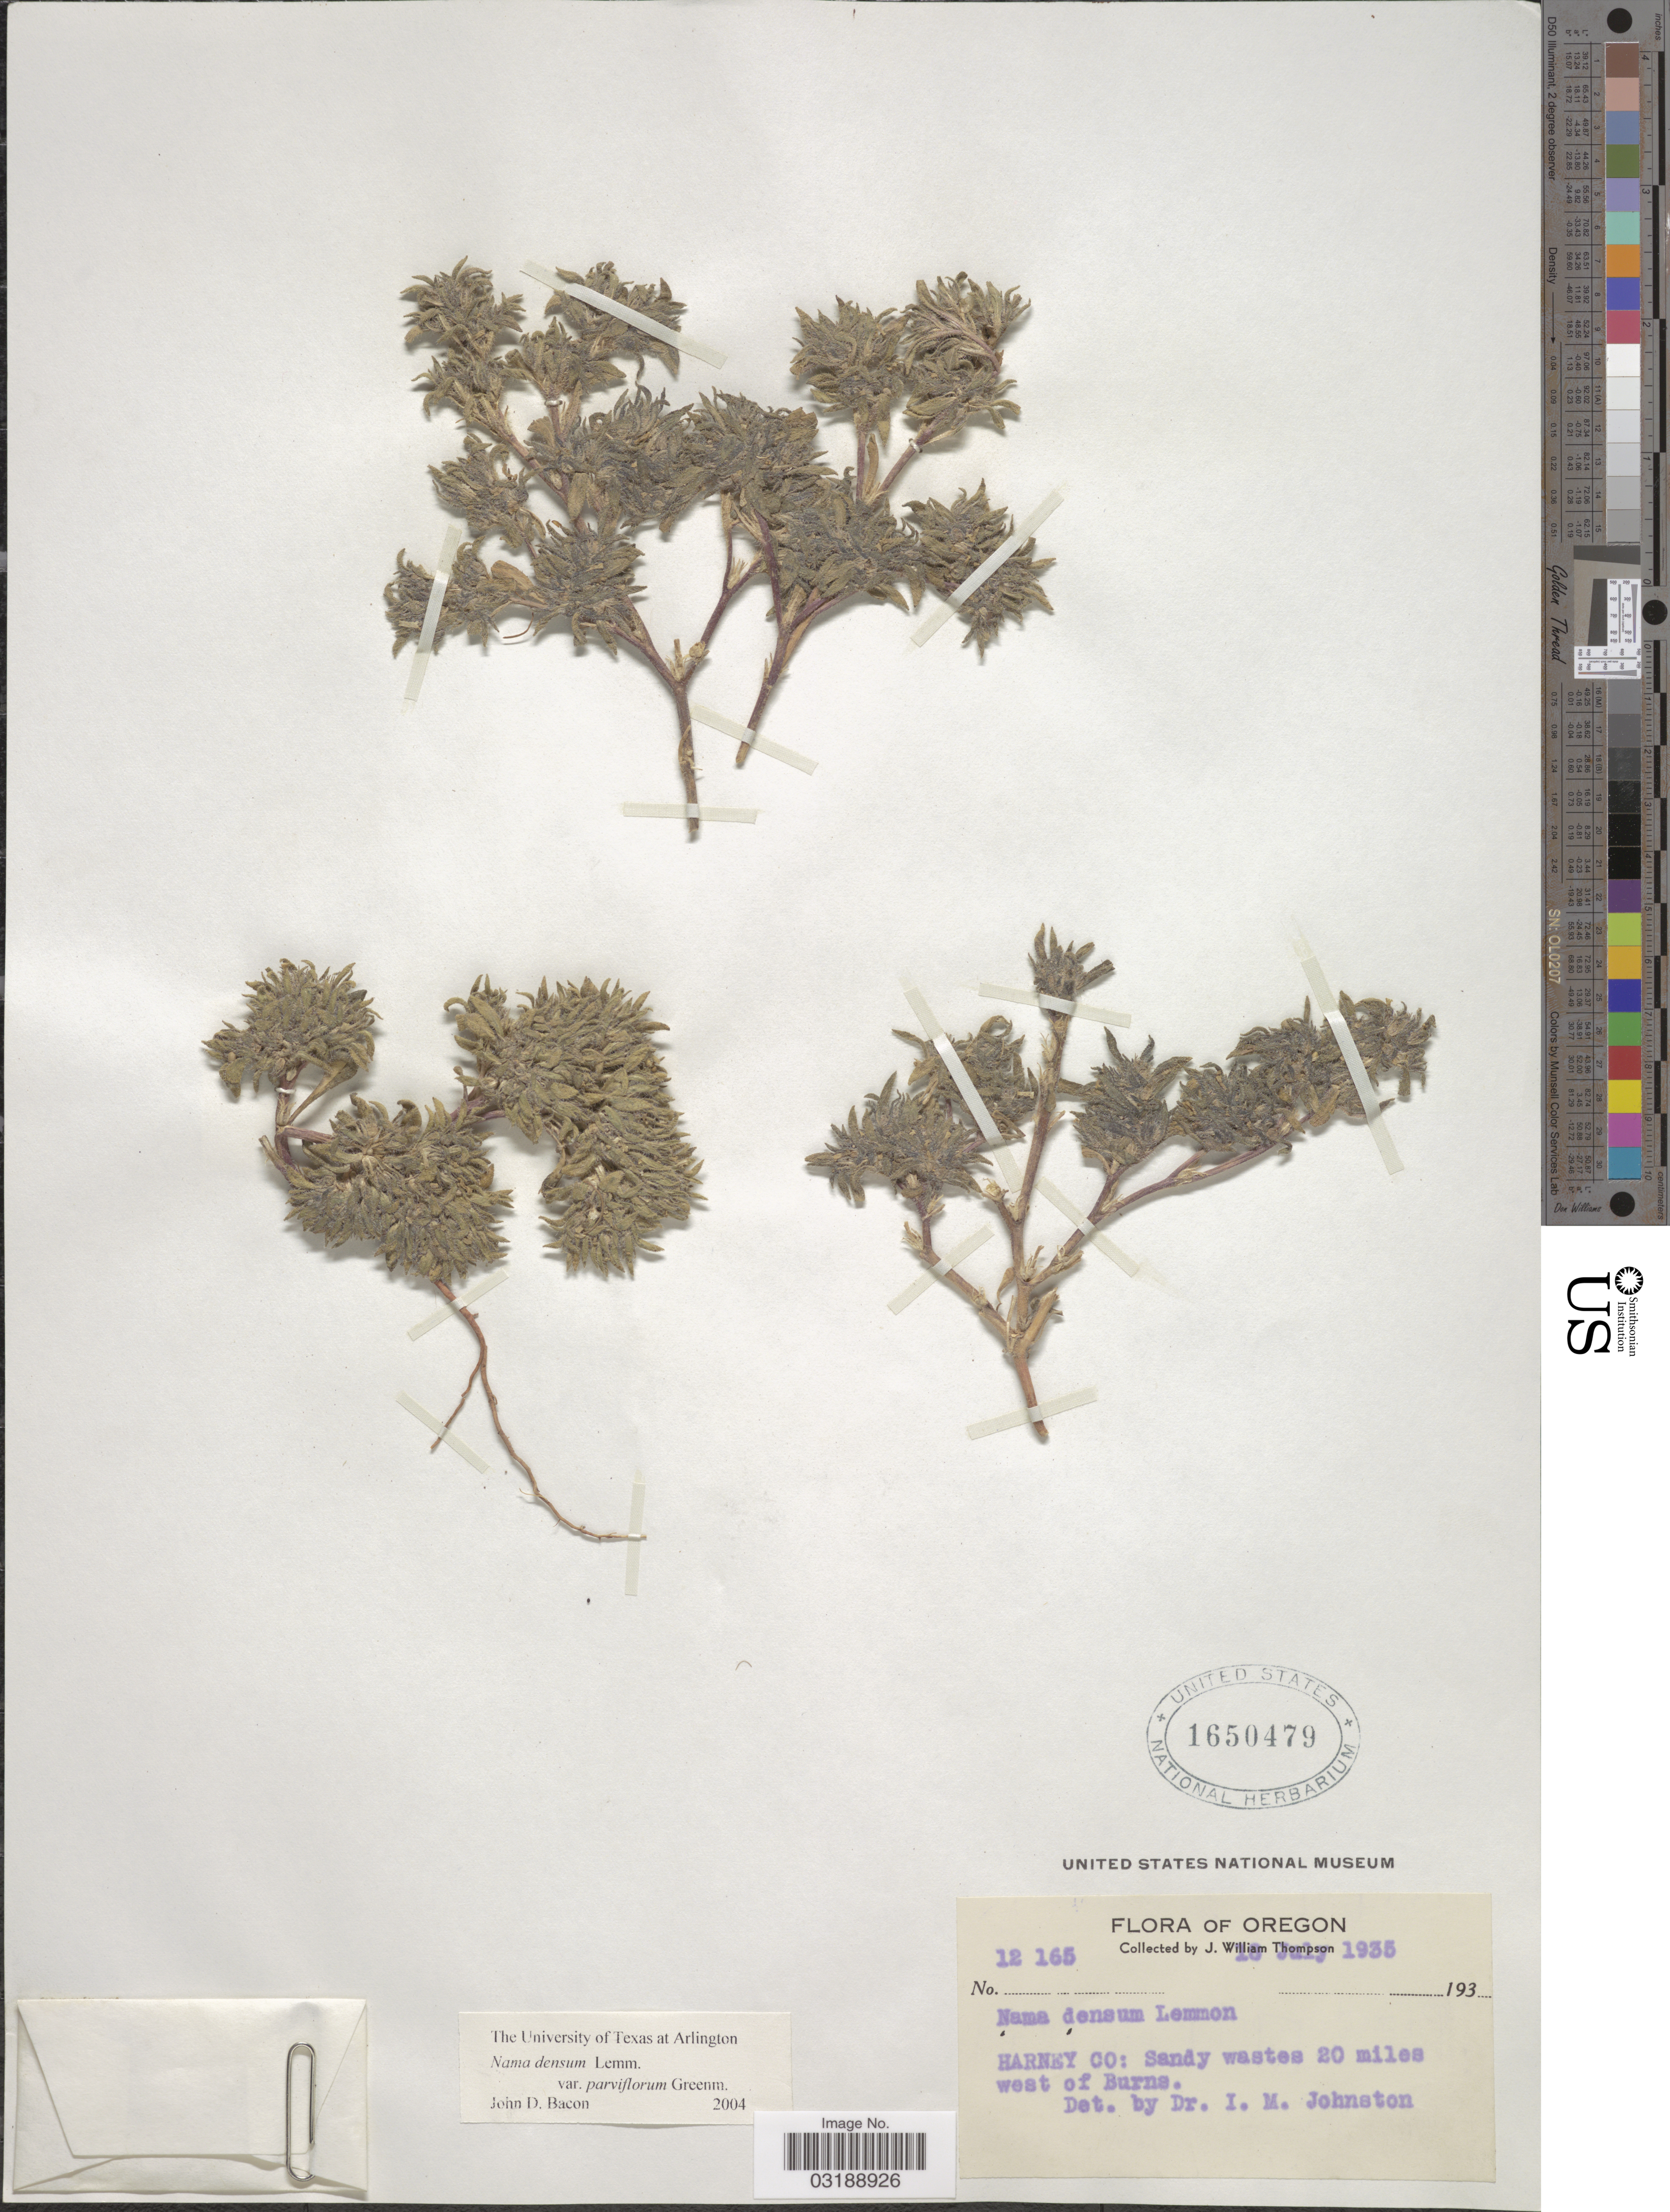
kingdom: Plantae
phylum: Tracheophyta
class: Magnoliopsida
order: Boraginales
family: Namaceae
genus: Nama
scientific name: Nama densa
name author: Lemmon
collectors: J. W. Thompson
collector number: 12165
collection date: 1935-07-10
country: United States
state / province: Oregon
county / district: Harney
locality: Harney Co: Sandy wastes 20 miles west of Burns.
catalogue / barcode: US 1650479